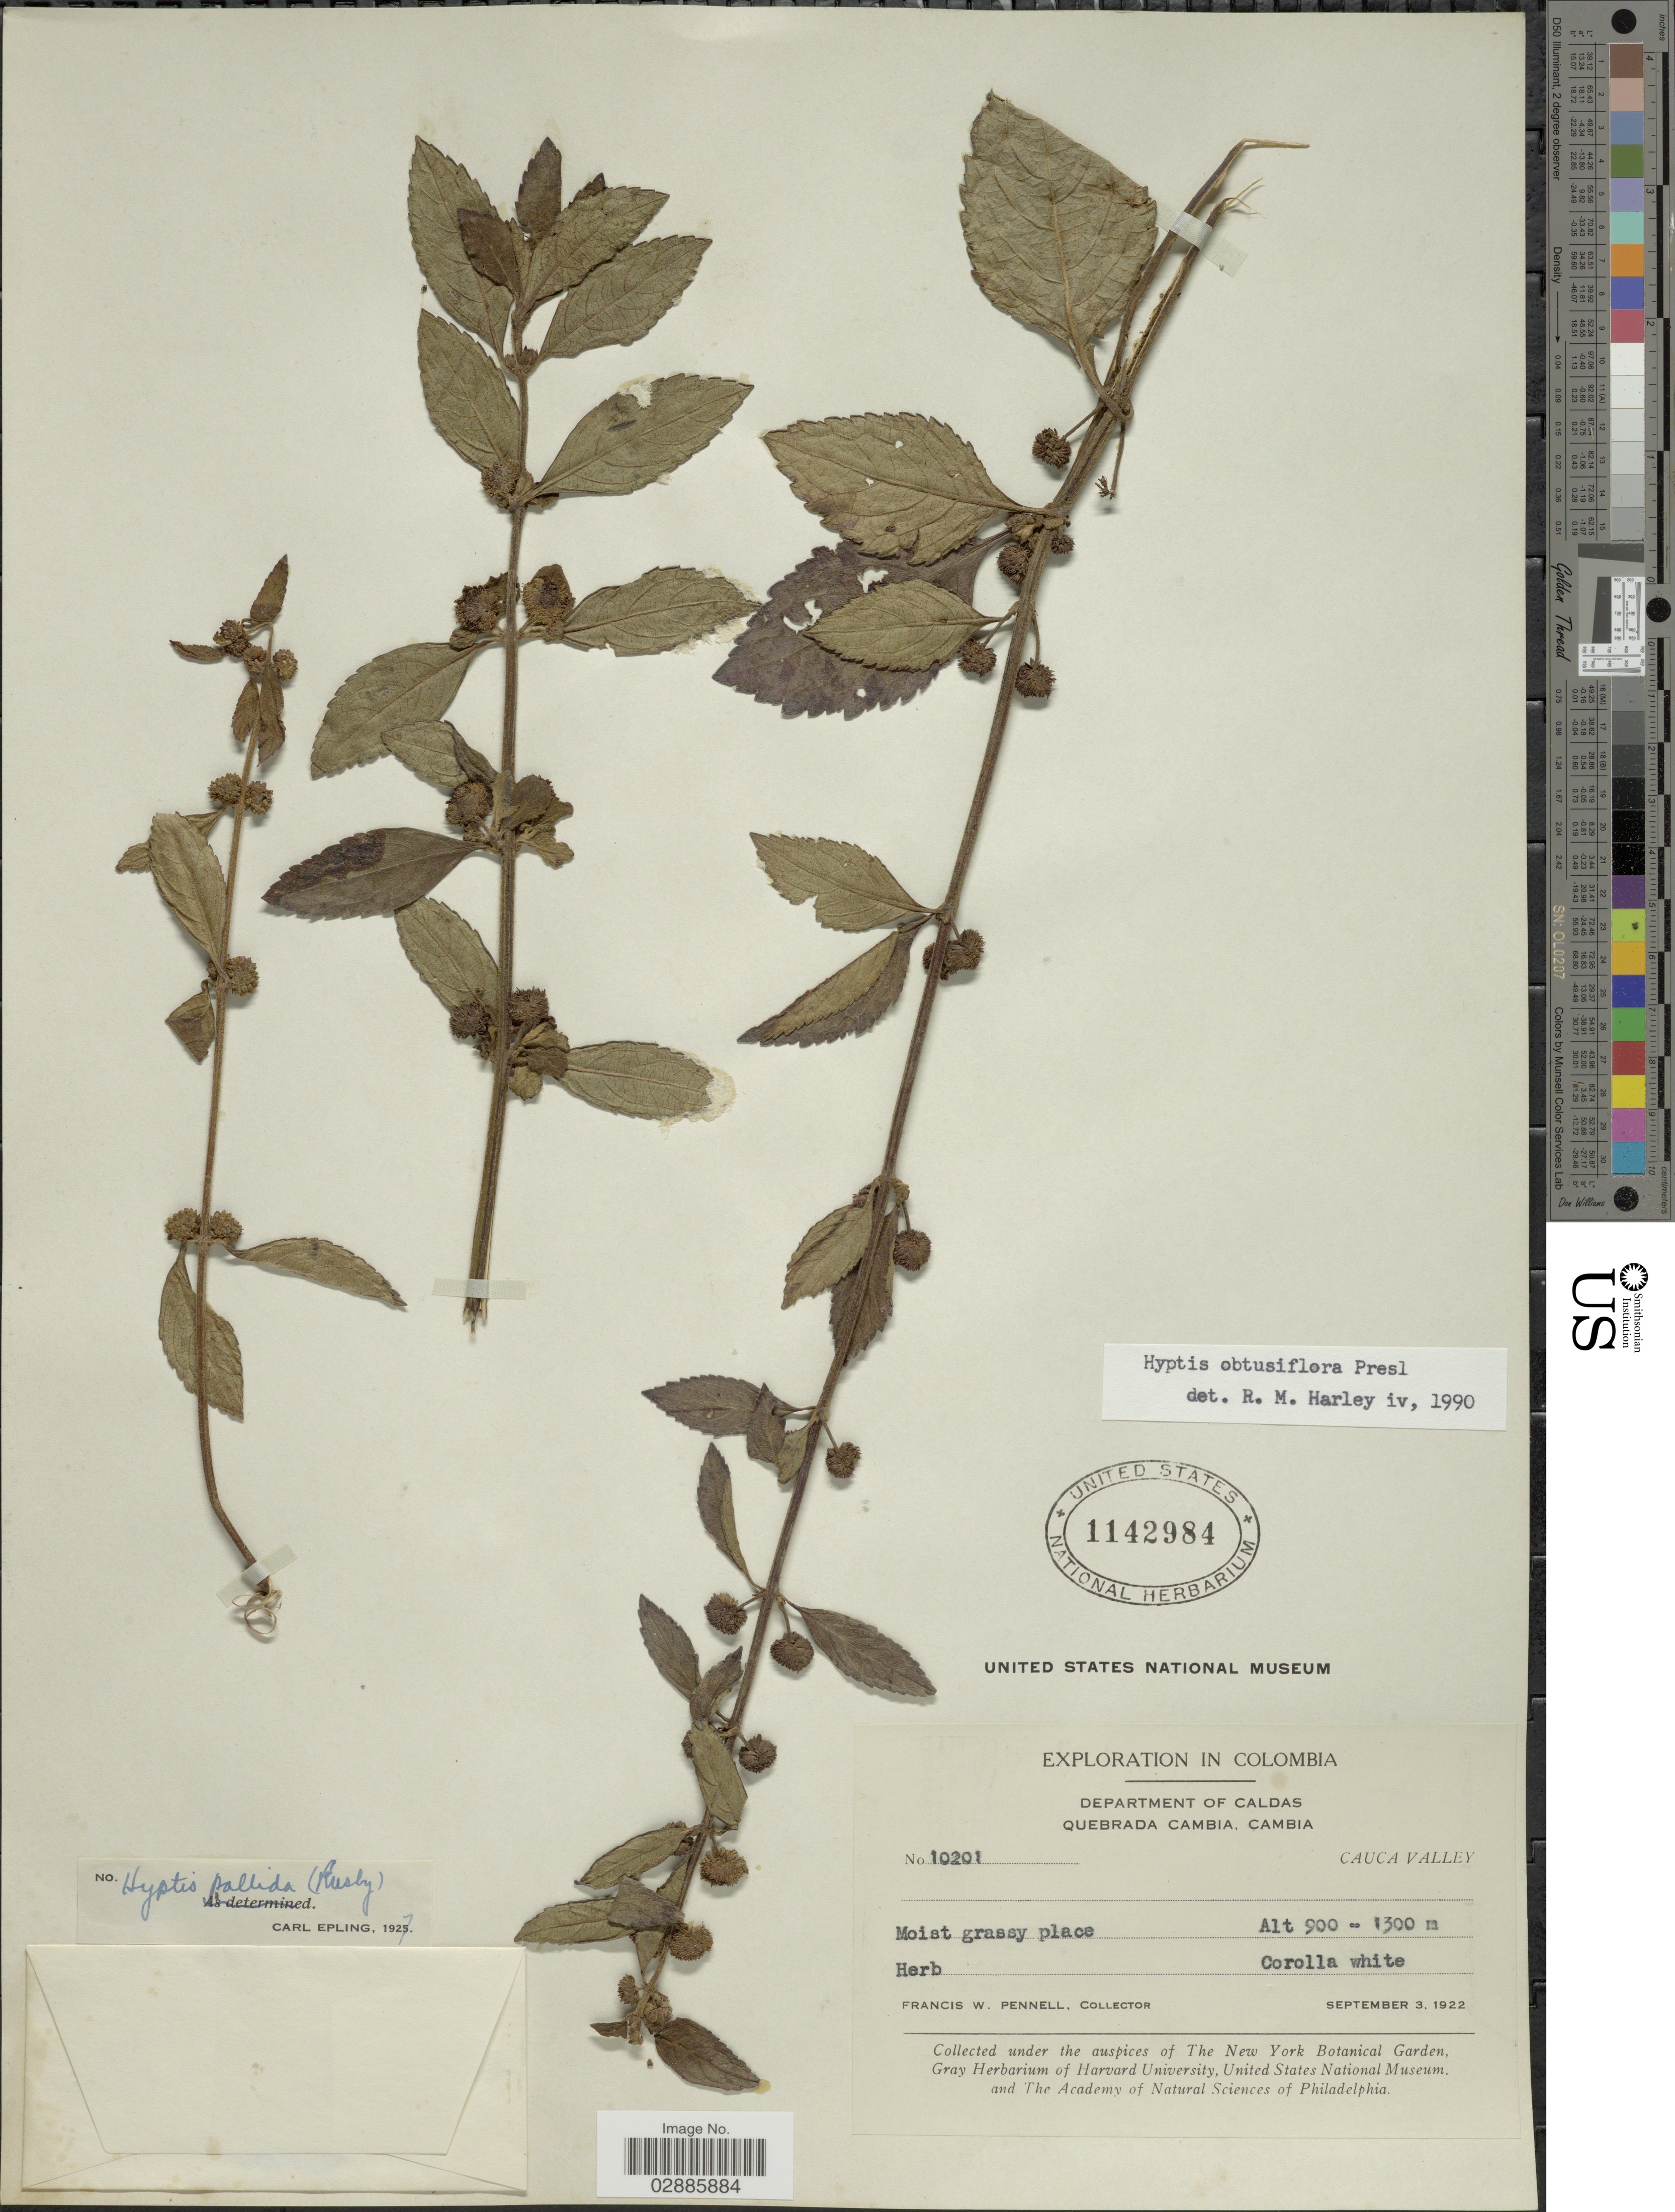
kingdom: Plantae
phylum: Tracheophyta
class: Magnoliopsida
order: Lamiales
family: Lamiaceae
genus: Hyptis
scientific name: Hyptis obtusiflora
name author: C. Presl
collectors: F. W. Pennell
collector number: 10201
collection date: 1922-09-03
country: Colombia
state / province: Caldas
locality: Department of Caldas, Quebrada Cambia, Cambia, Cauca Valley.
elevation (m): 900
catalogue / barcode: US 1142984